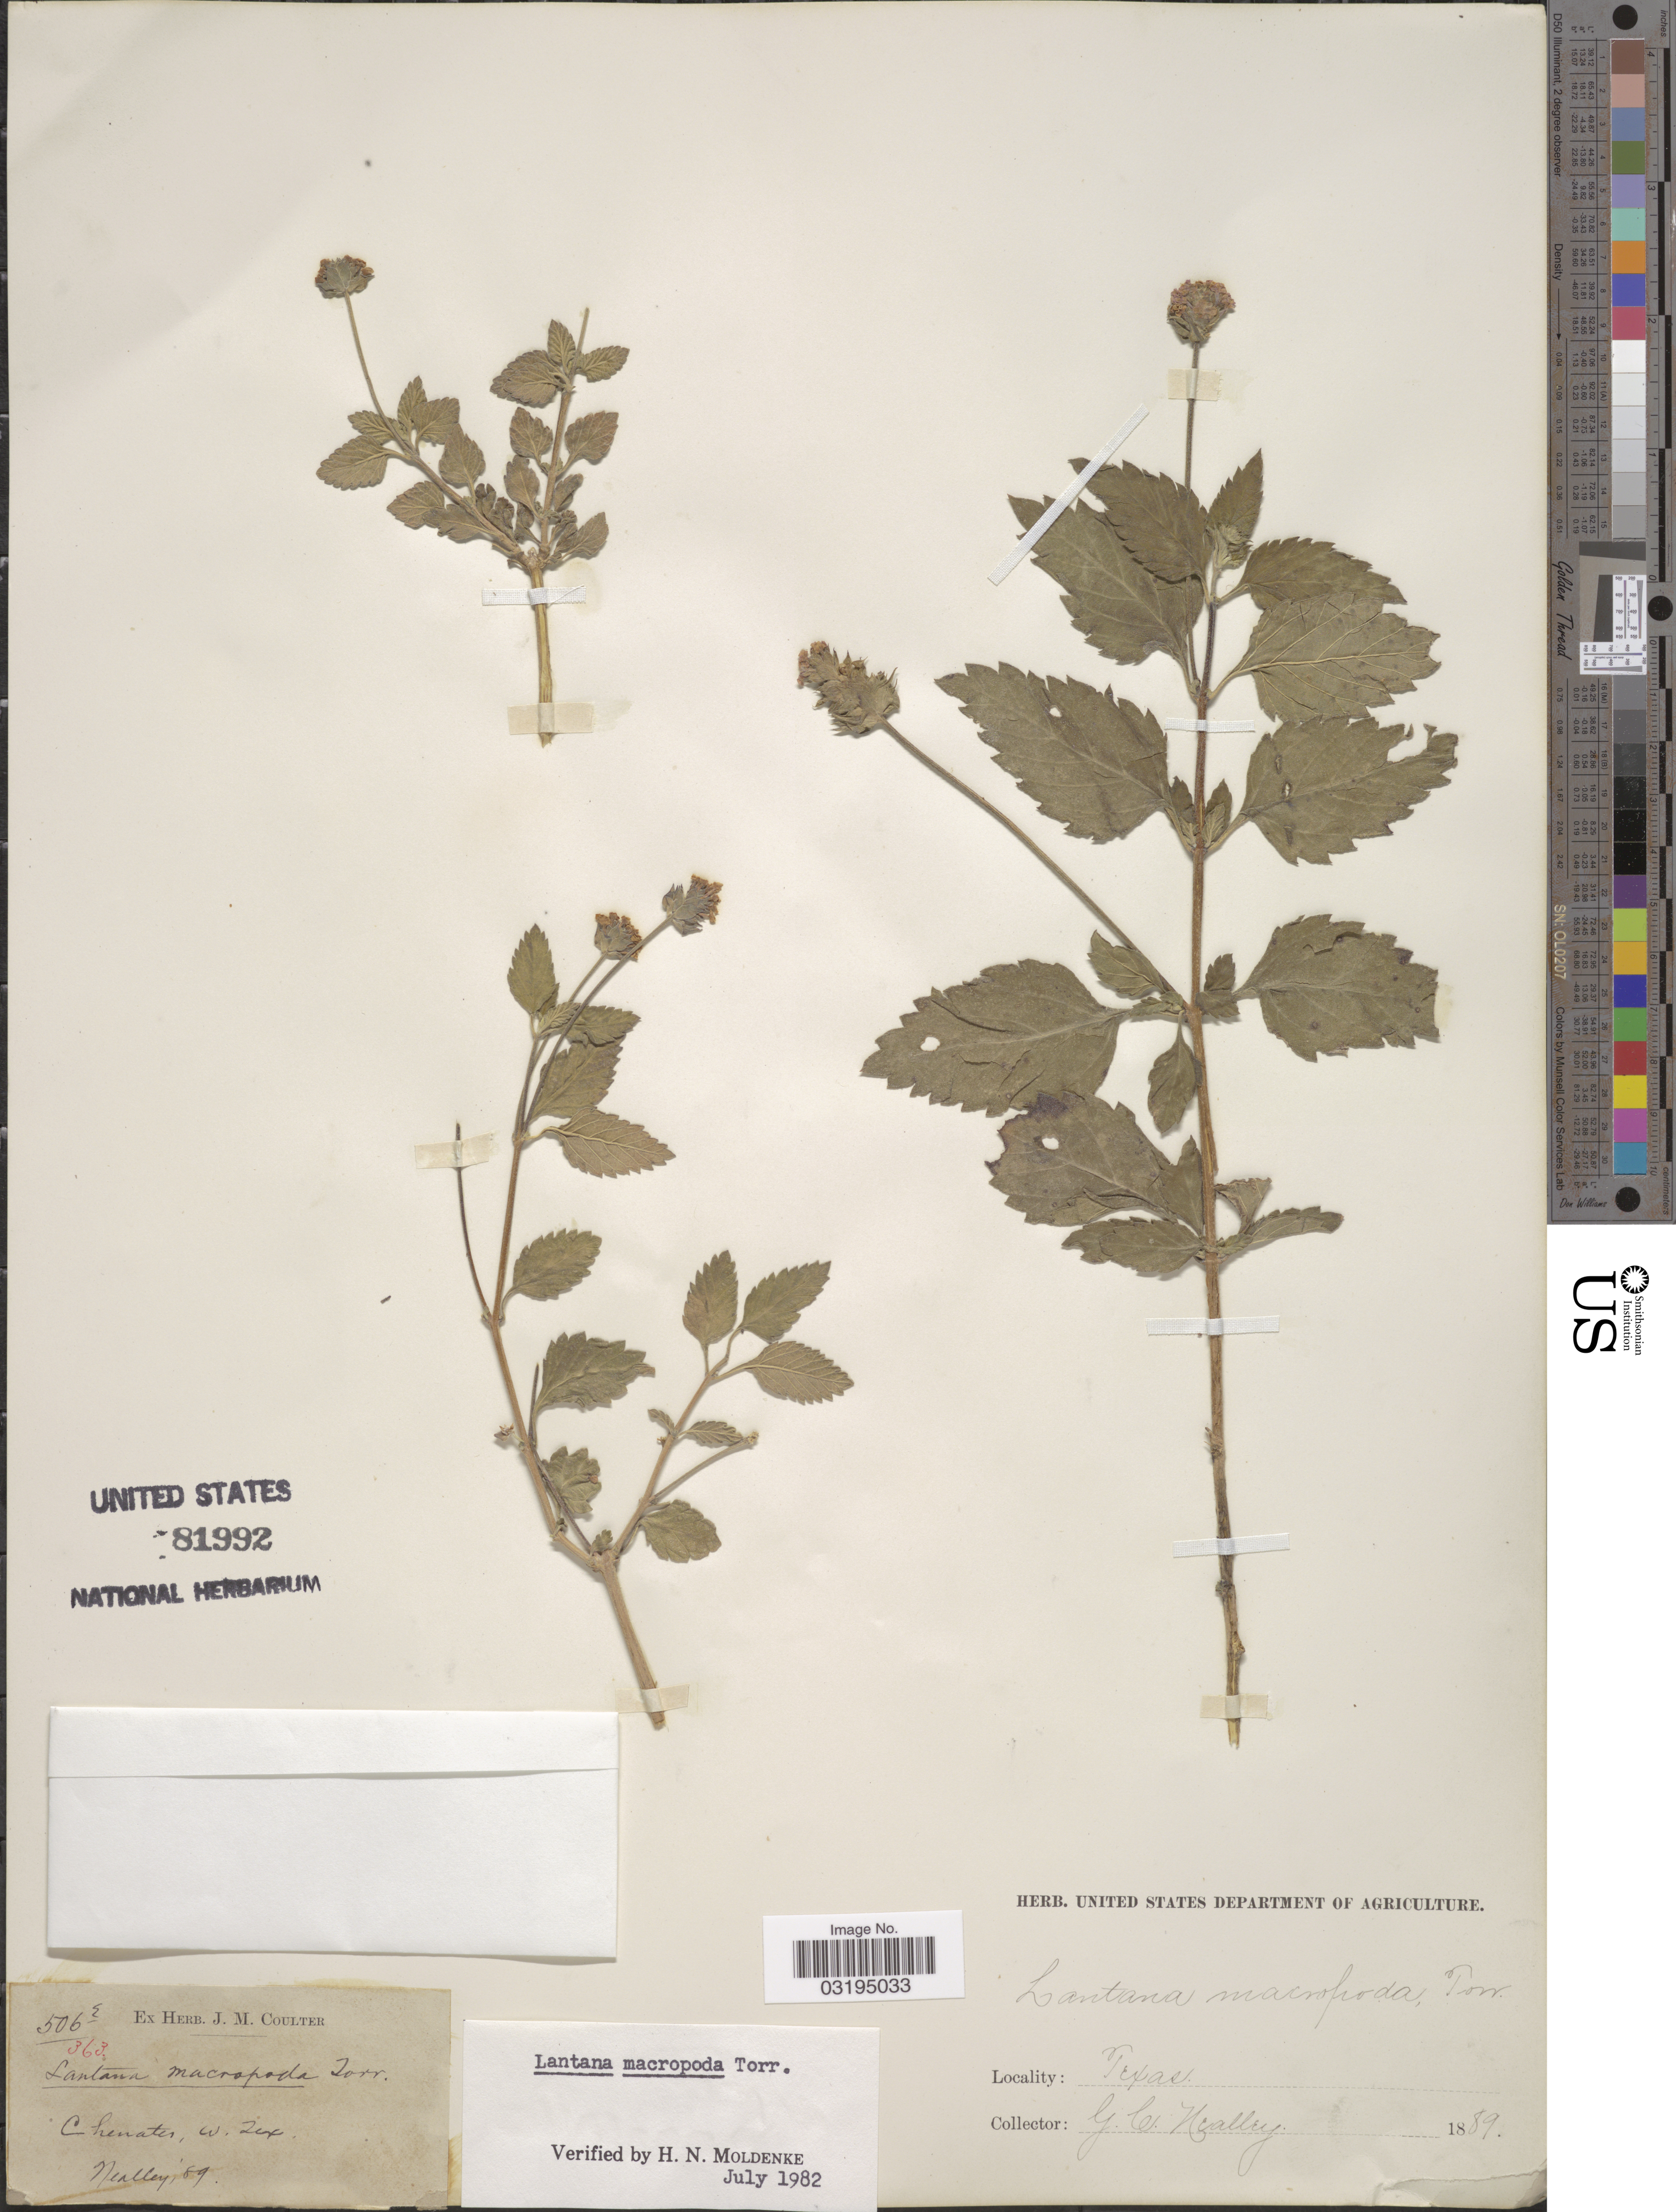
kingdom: Plantae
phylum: Tracheophyta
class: Magnoliopsida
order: Lamiales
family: Verbenaceae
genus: Lantana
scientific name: Lantana macropoda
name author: Torr.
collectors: G. C. Nealley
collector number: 506E/363*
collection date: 1889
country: United States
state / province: Texas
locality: Chenates, W. Texas.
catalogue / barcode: US 81992